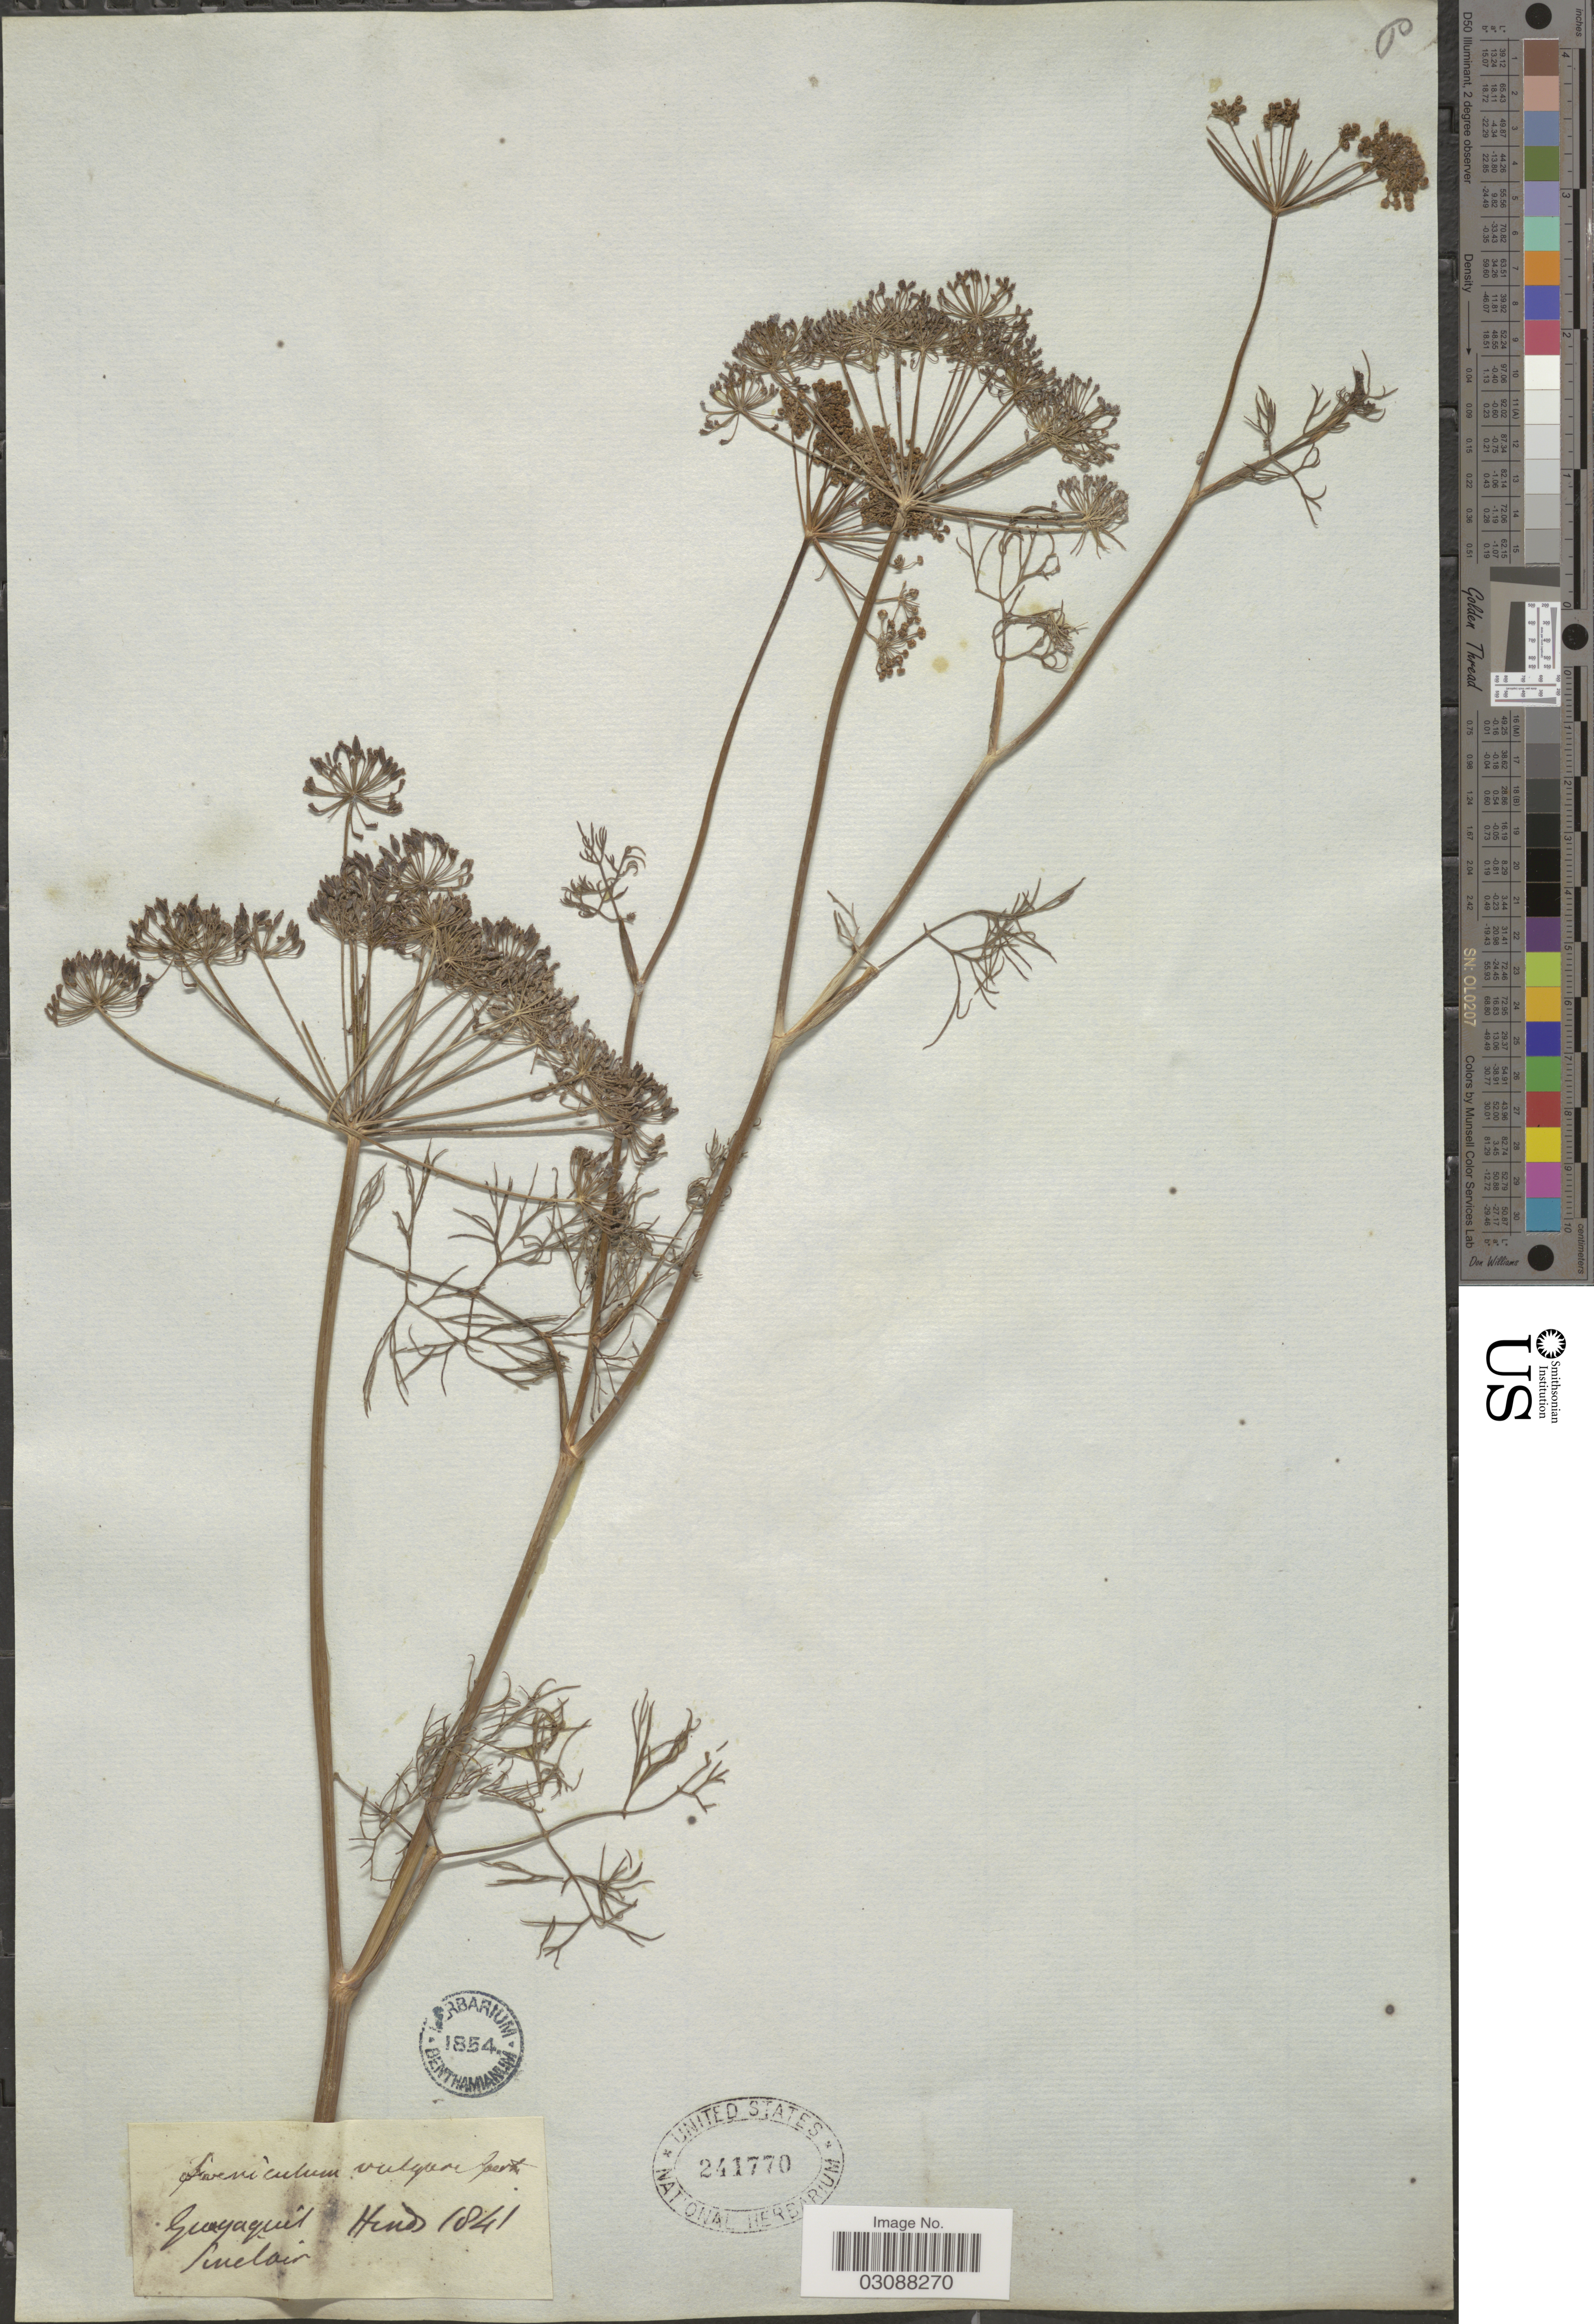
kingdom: Plantae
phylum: Tracheophyta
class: Magnoliopsida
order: Apiales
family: Apiaceae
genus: Foeniculum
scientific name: Foeniculum vulgare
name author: Mill.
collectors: -. Hinds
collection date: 1841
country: Ecuador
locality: Guayaquil. Sinclair.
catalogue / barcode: US 241770